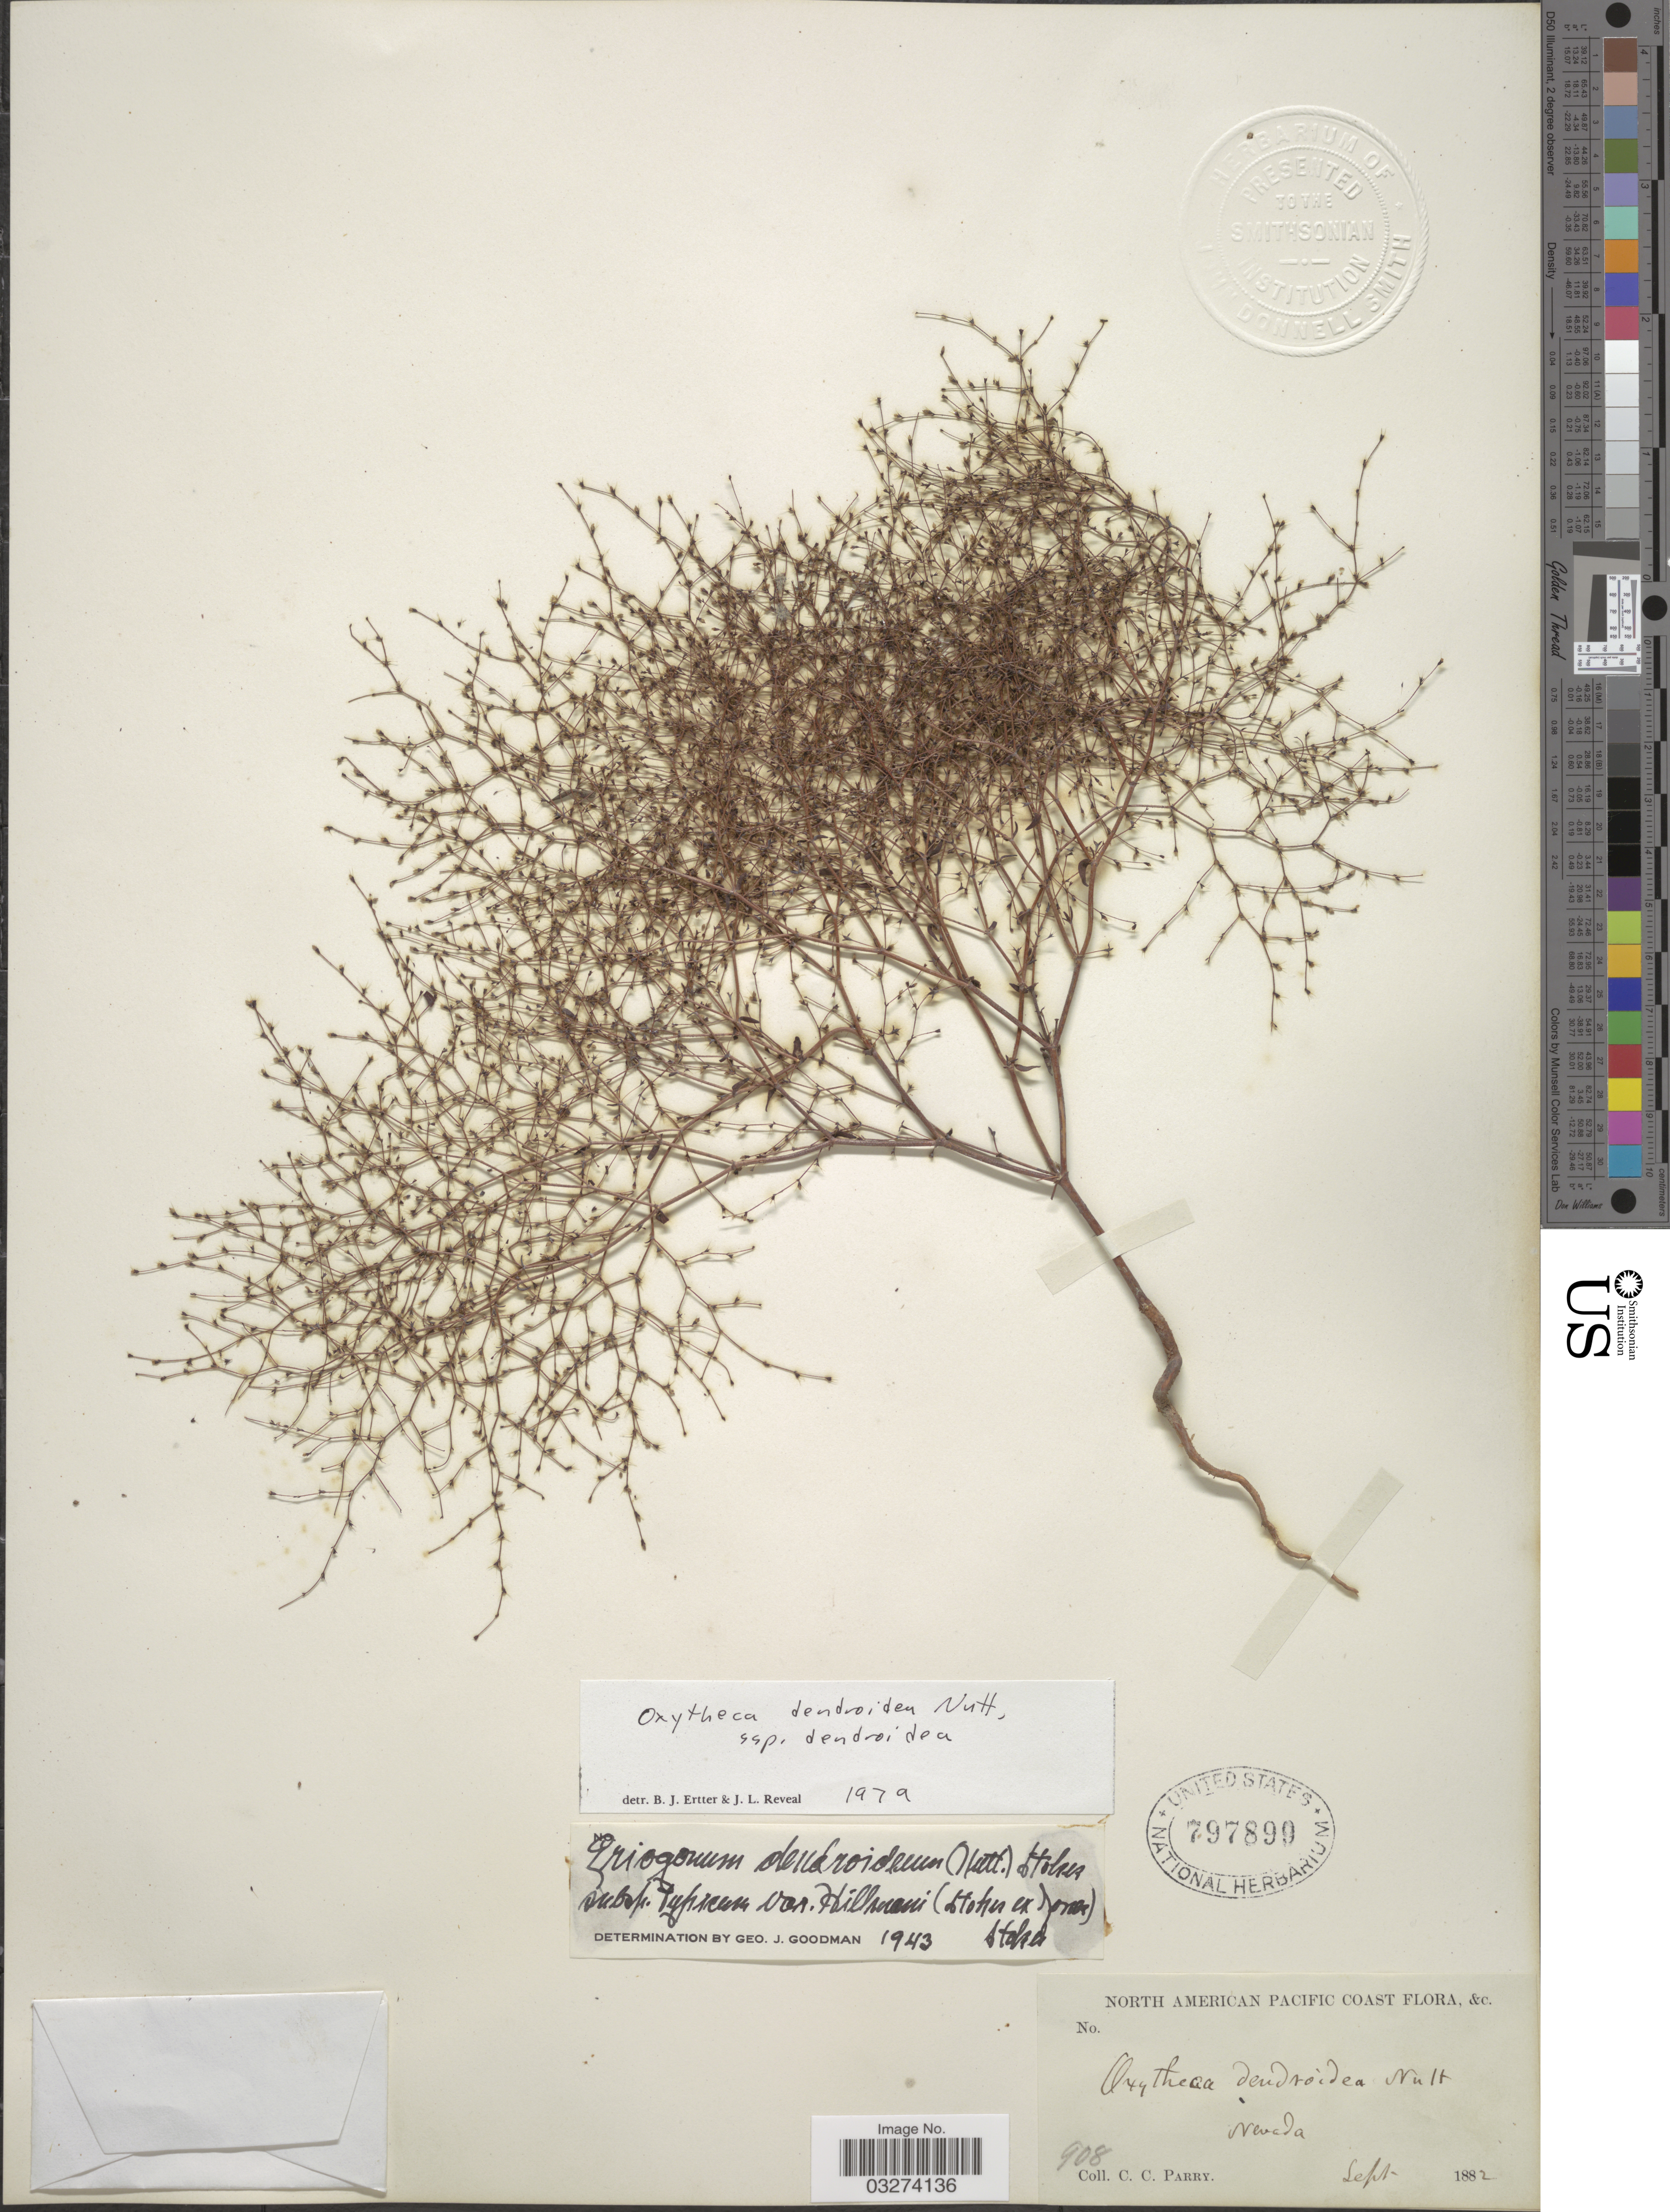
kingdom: Plantae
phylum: Tracheophyta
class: Magnoliopsida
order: Caryophyllales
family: Polygonaceae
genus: Oxytheca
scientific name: Oxytheca dendroidea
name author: Nutt.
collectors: C. C. Parry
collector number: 908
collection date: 1882-09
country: United States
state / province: Nevada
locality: North American Pacific Coast.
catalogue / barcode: US 797899